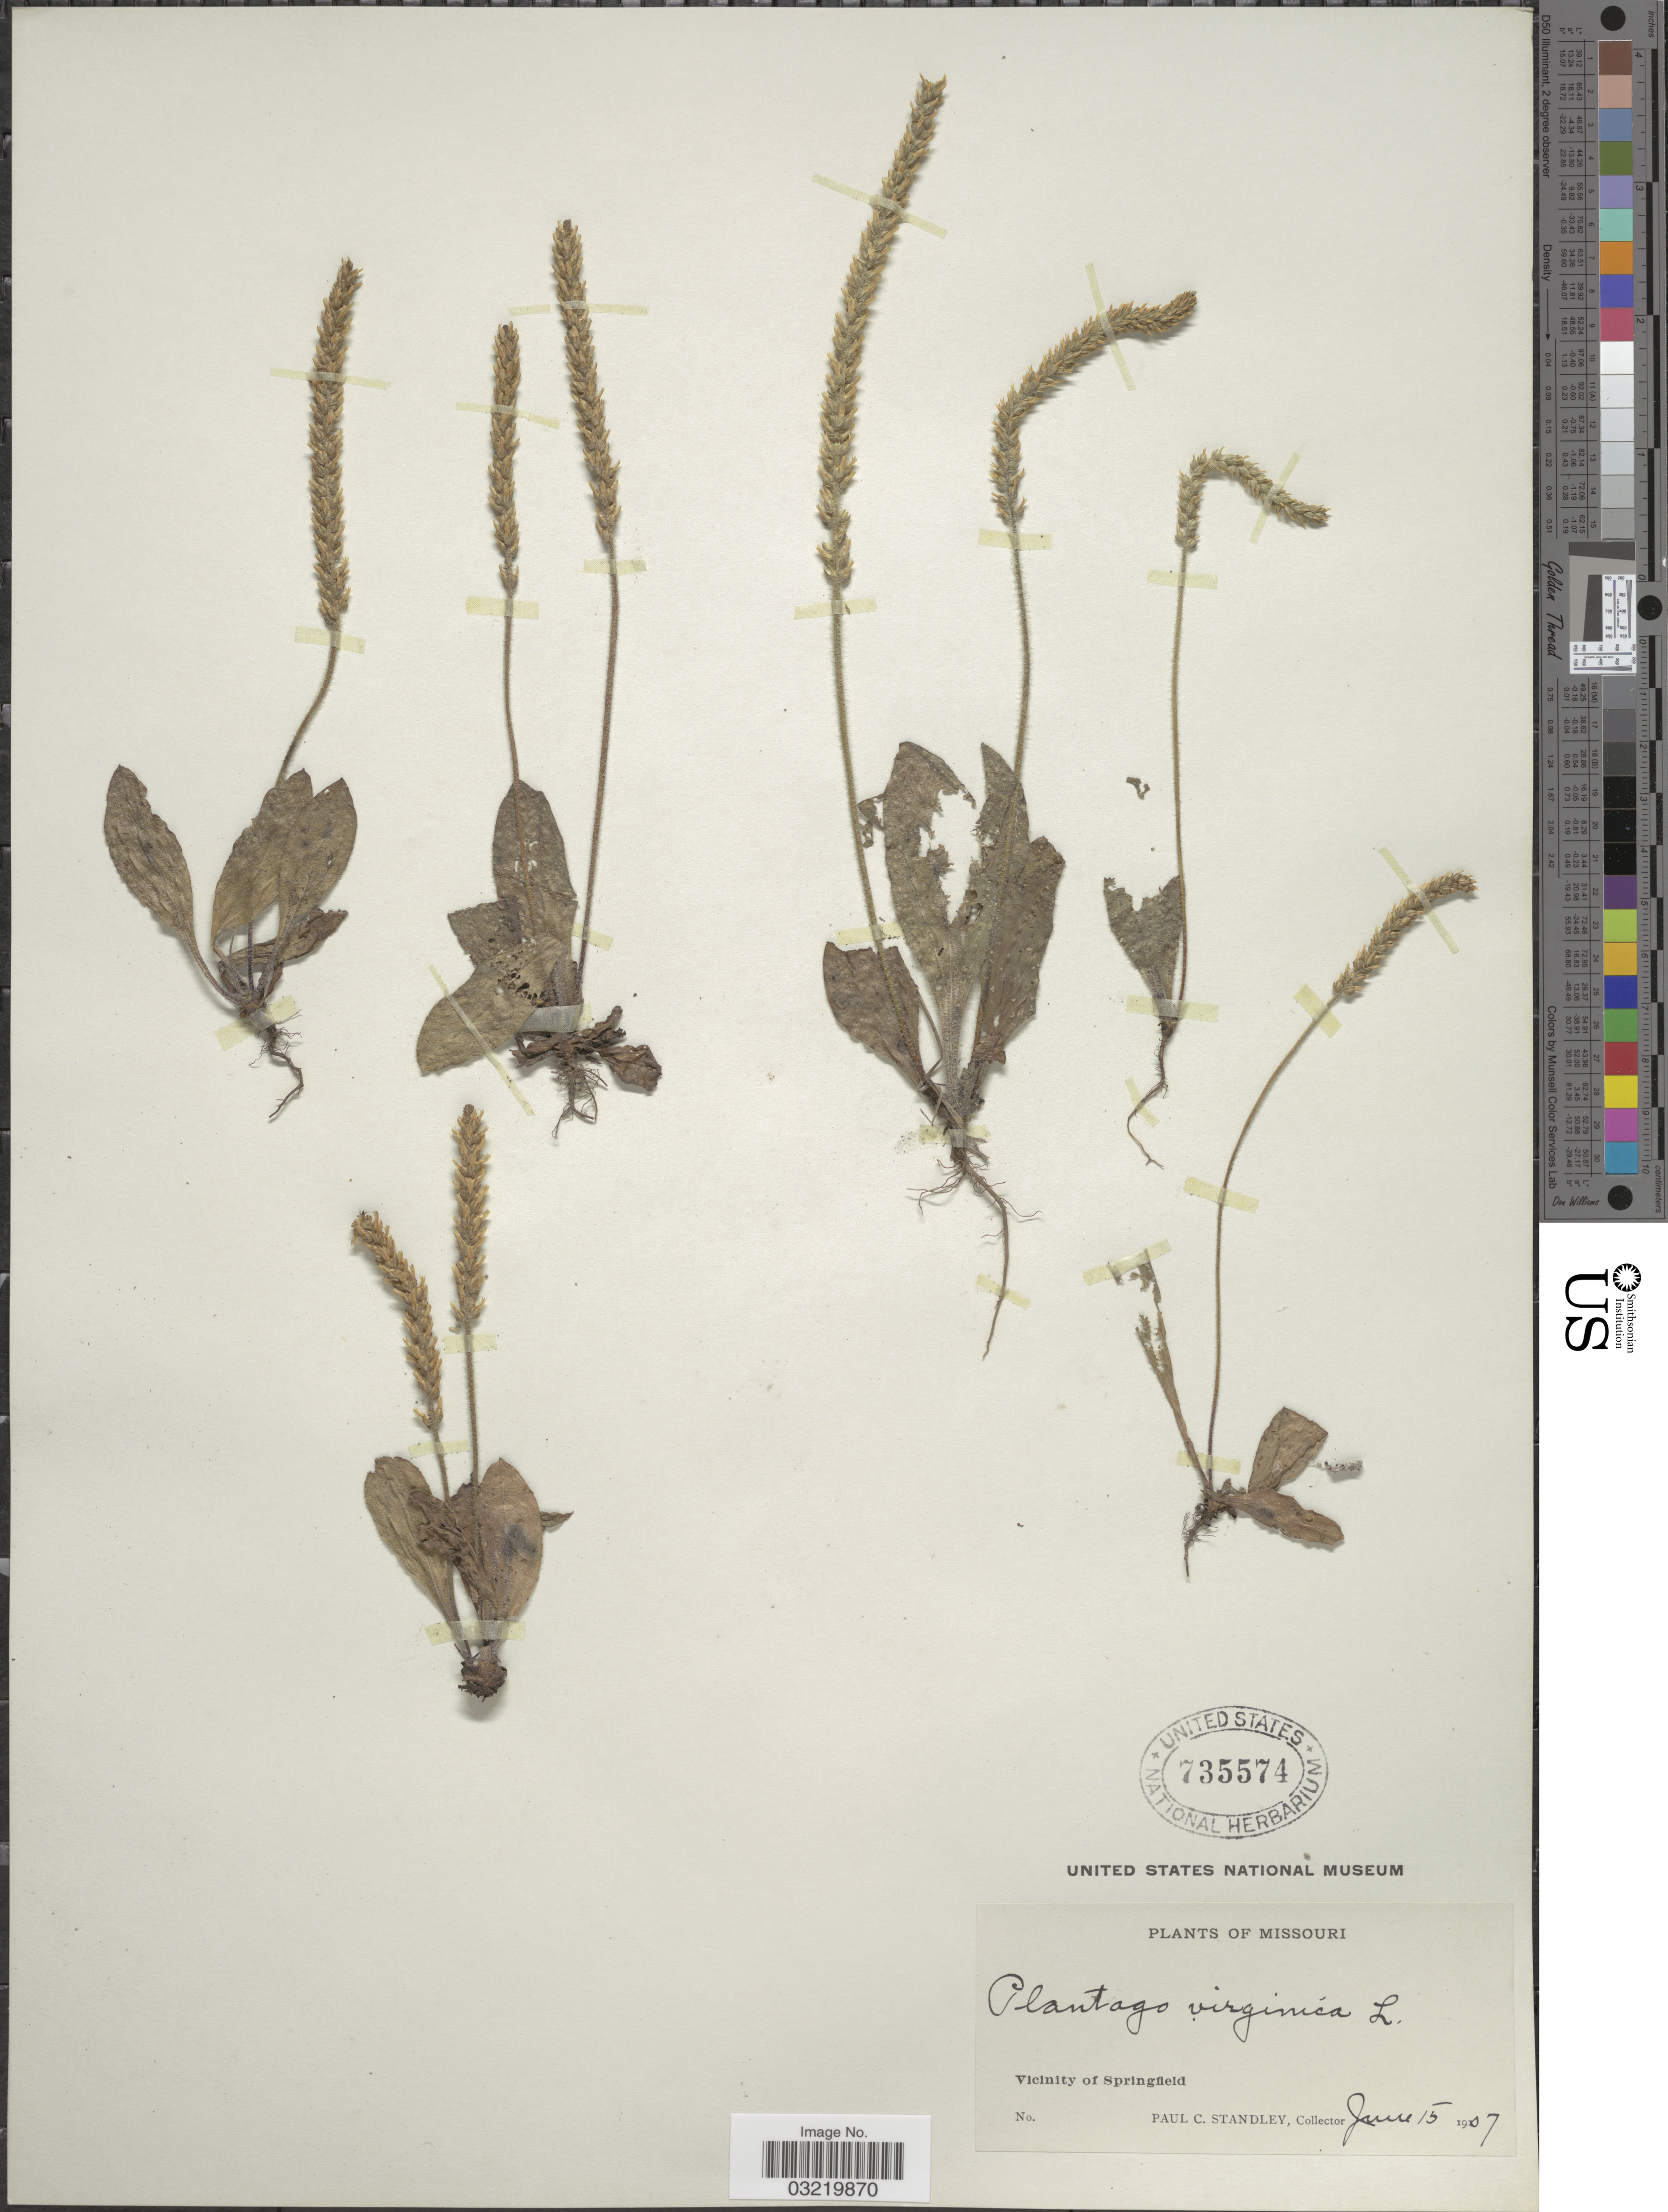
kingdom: Plantae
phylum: Tracheophyta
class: Magnoliopsida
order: Lamiales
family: Plantaginaceae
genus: Plantago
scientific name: Plantago virginica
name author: L.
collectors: P. C. Standley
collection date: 1907-06-15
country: United States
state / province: Missouri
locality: Vicinity of Springfield.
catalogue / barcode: US 735574